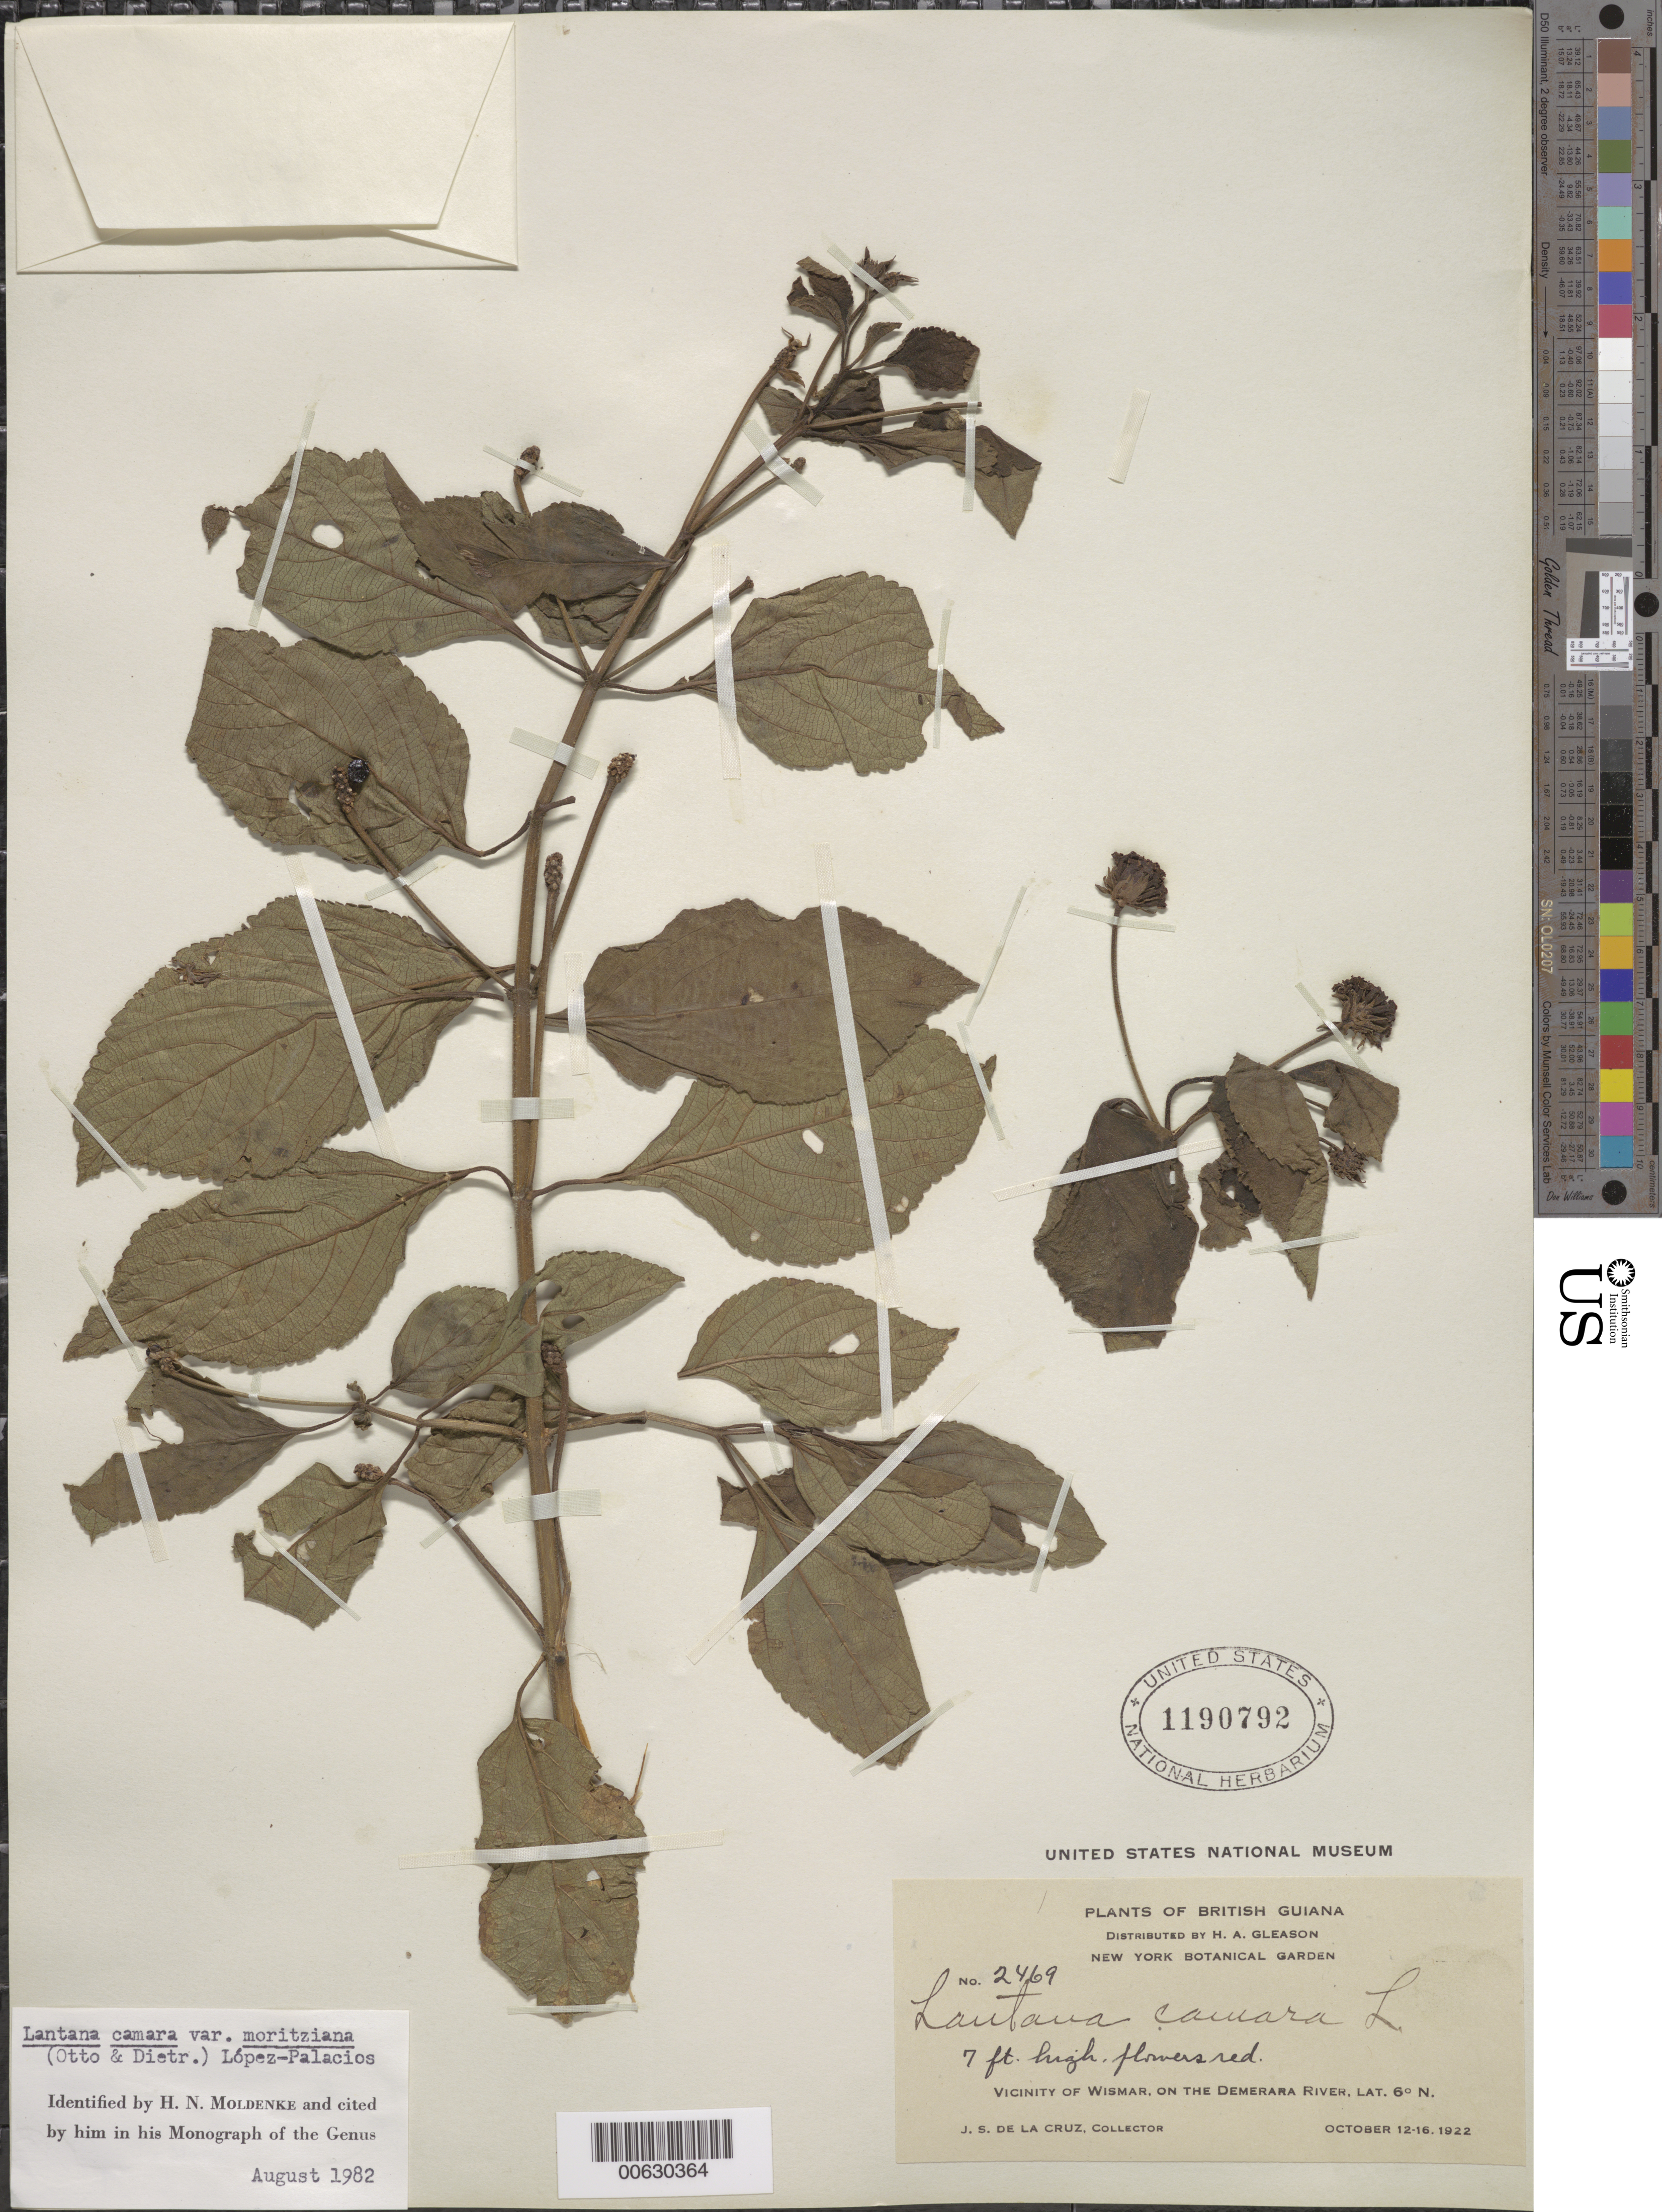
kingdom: Plantae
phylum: Tracheophyta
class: Magnoliopsida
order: Lamiales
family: Verbenaceae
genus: Lantana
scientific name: Lantana camara var. moritziana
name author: (Otto & A. Dietr.) López-Pal.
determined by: Moldenke, H. N.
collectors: J. S. de la Cruz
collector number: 2469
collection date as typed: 12-Oct-22 to 16-Oct-22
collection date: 1922-10-12/1922-10-16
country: Guyana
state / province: U. Demerara-Berbice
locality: Wismar vic., on the Demerara River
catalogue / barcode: US 1190792